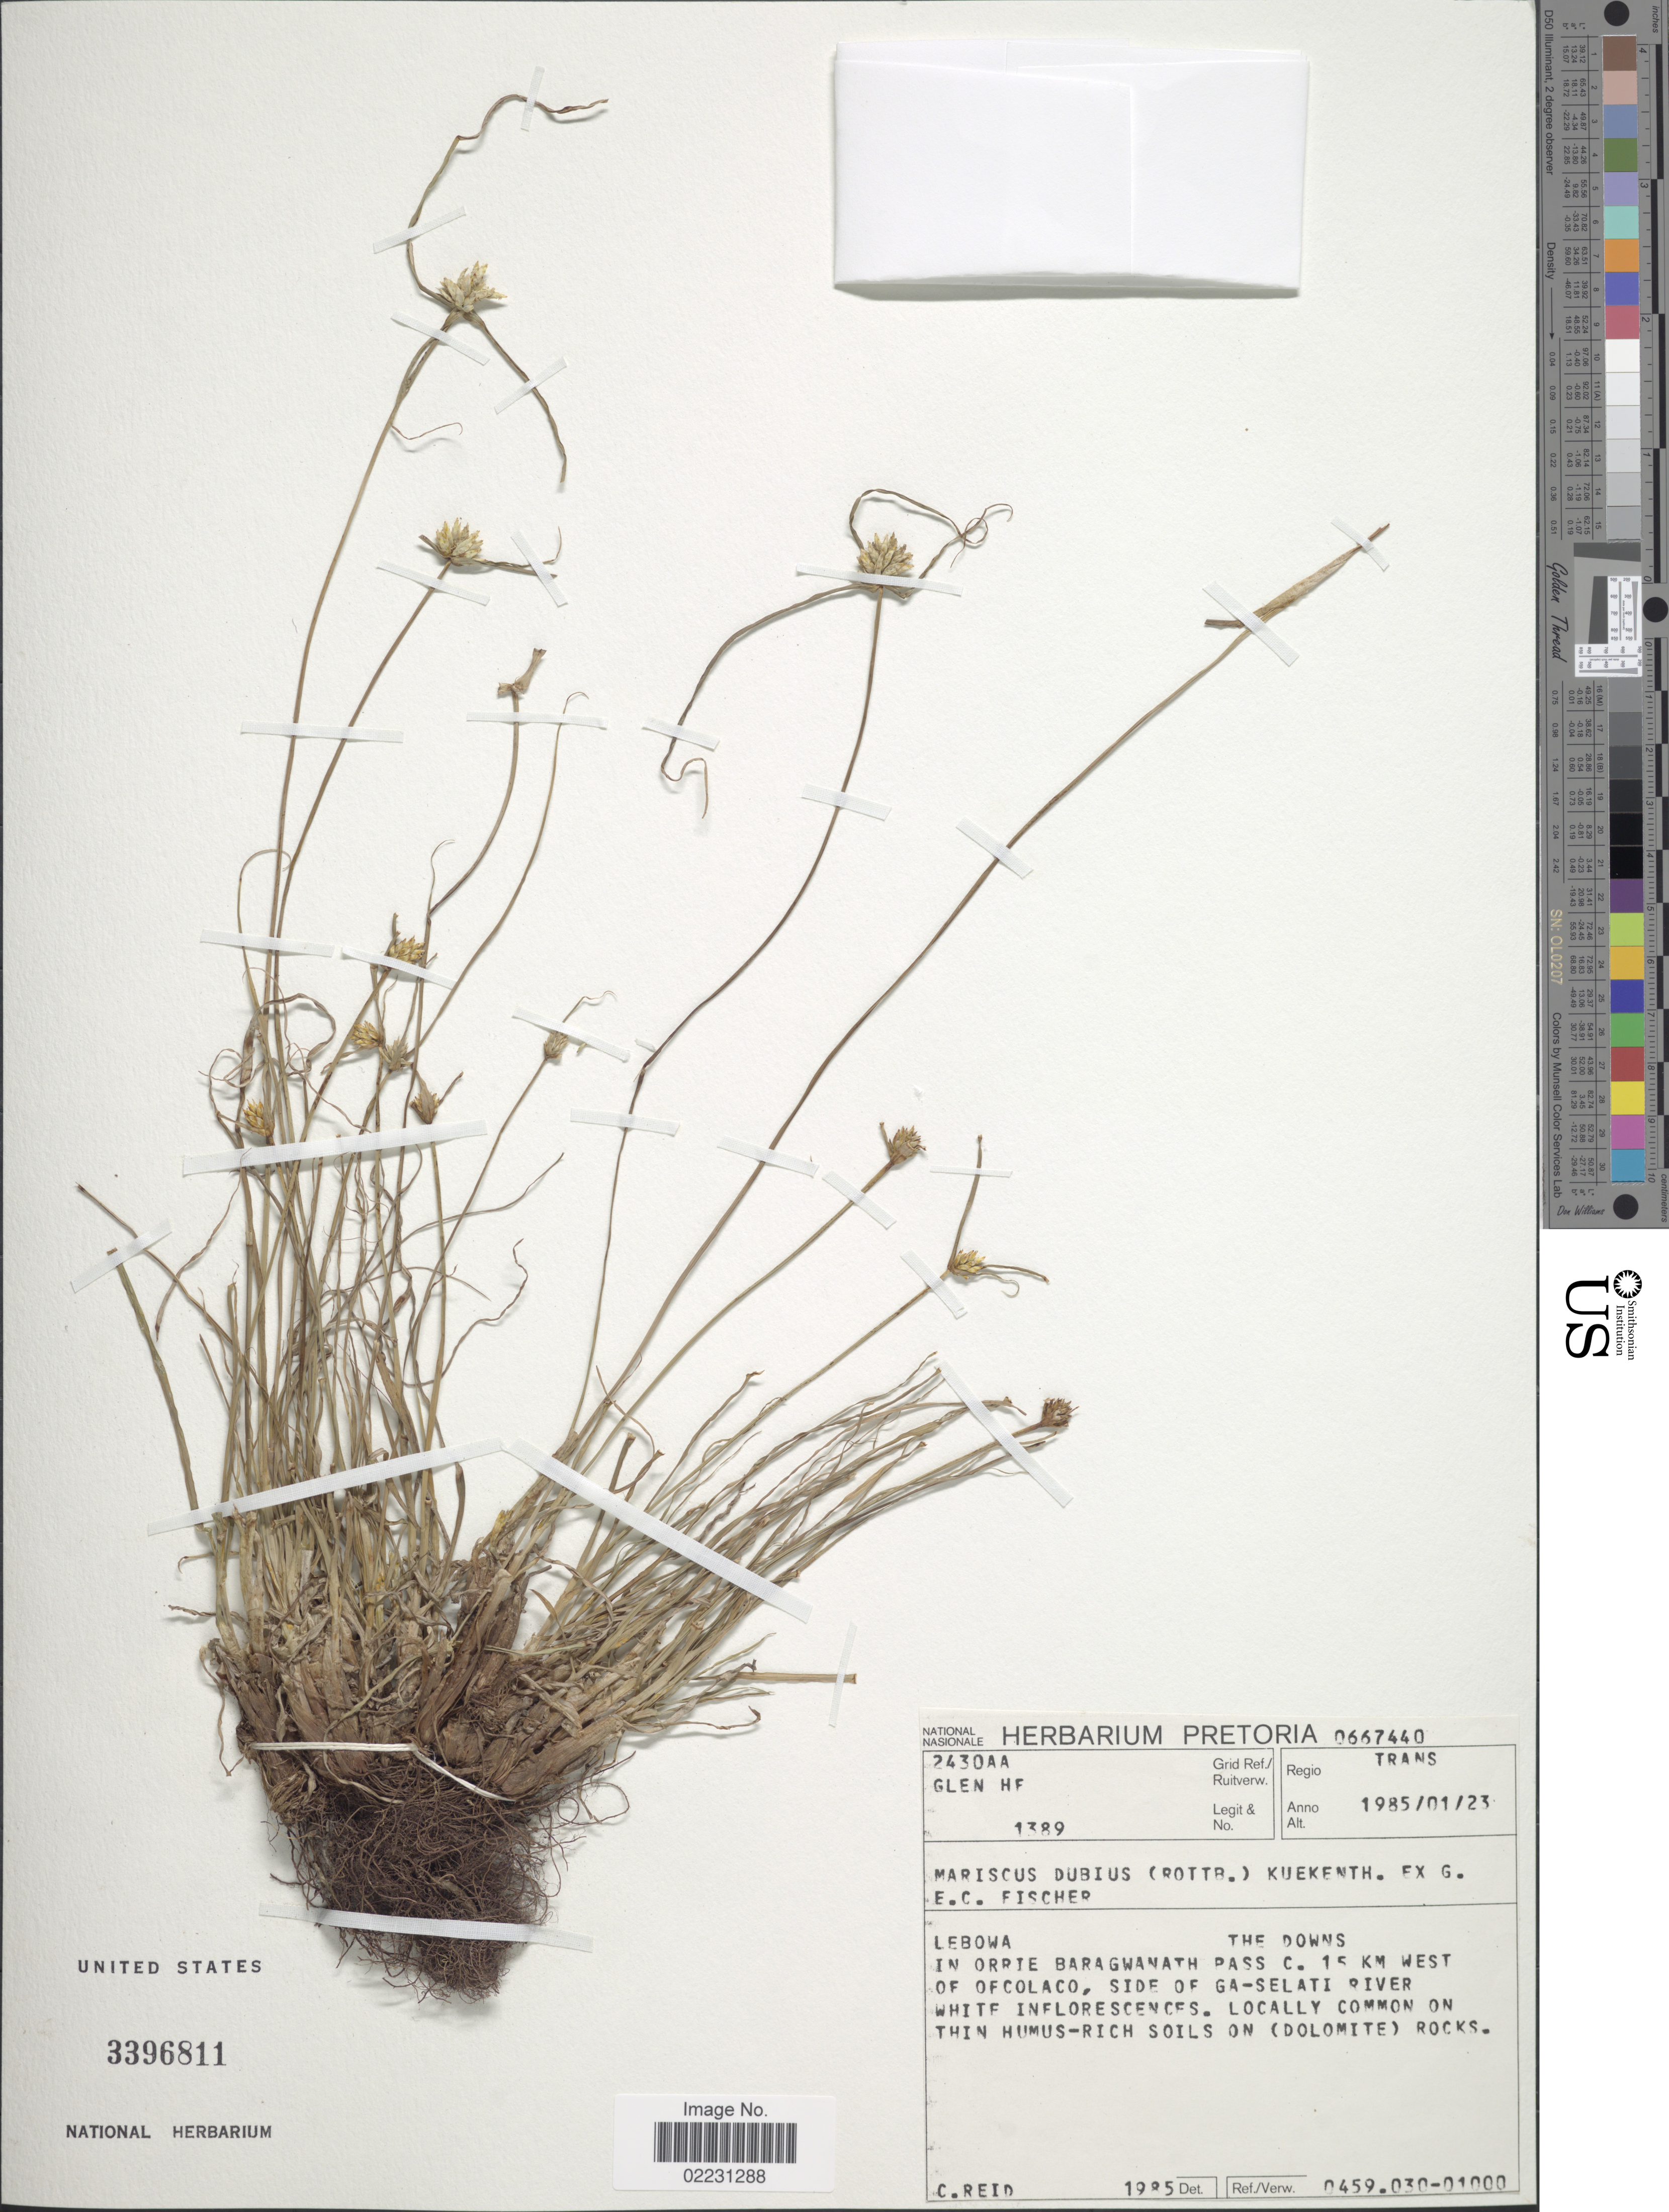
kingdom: Plantae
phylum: Tracheophyta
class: Liliopsida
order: Poales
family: Cyperaceae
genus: Cyperus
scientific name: Cyperus dubius Rottb. var. dubius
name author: Rottb.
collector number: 1389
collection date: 1985-01-23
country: South Africa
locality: Regio Trans. Lebowa. The Downs. In orrie Baragwanath Pass c. 15 km west of Ofcolaco, side of Ga-Selati River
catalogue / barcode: US 3396811